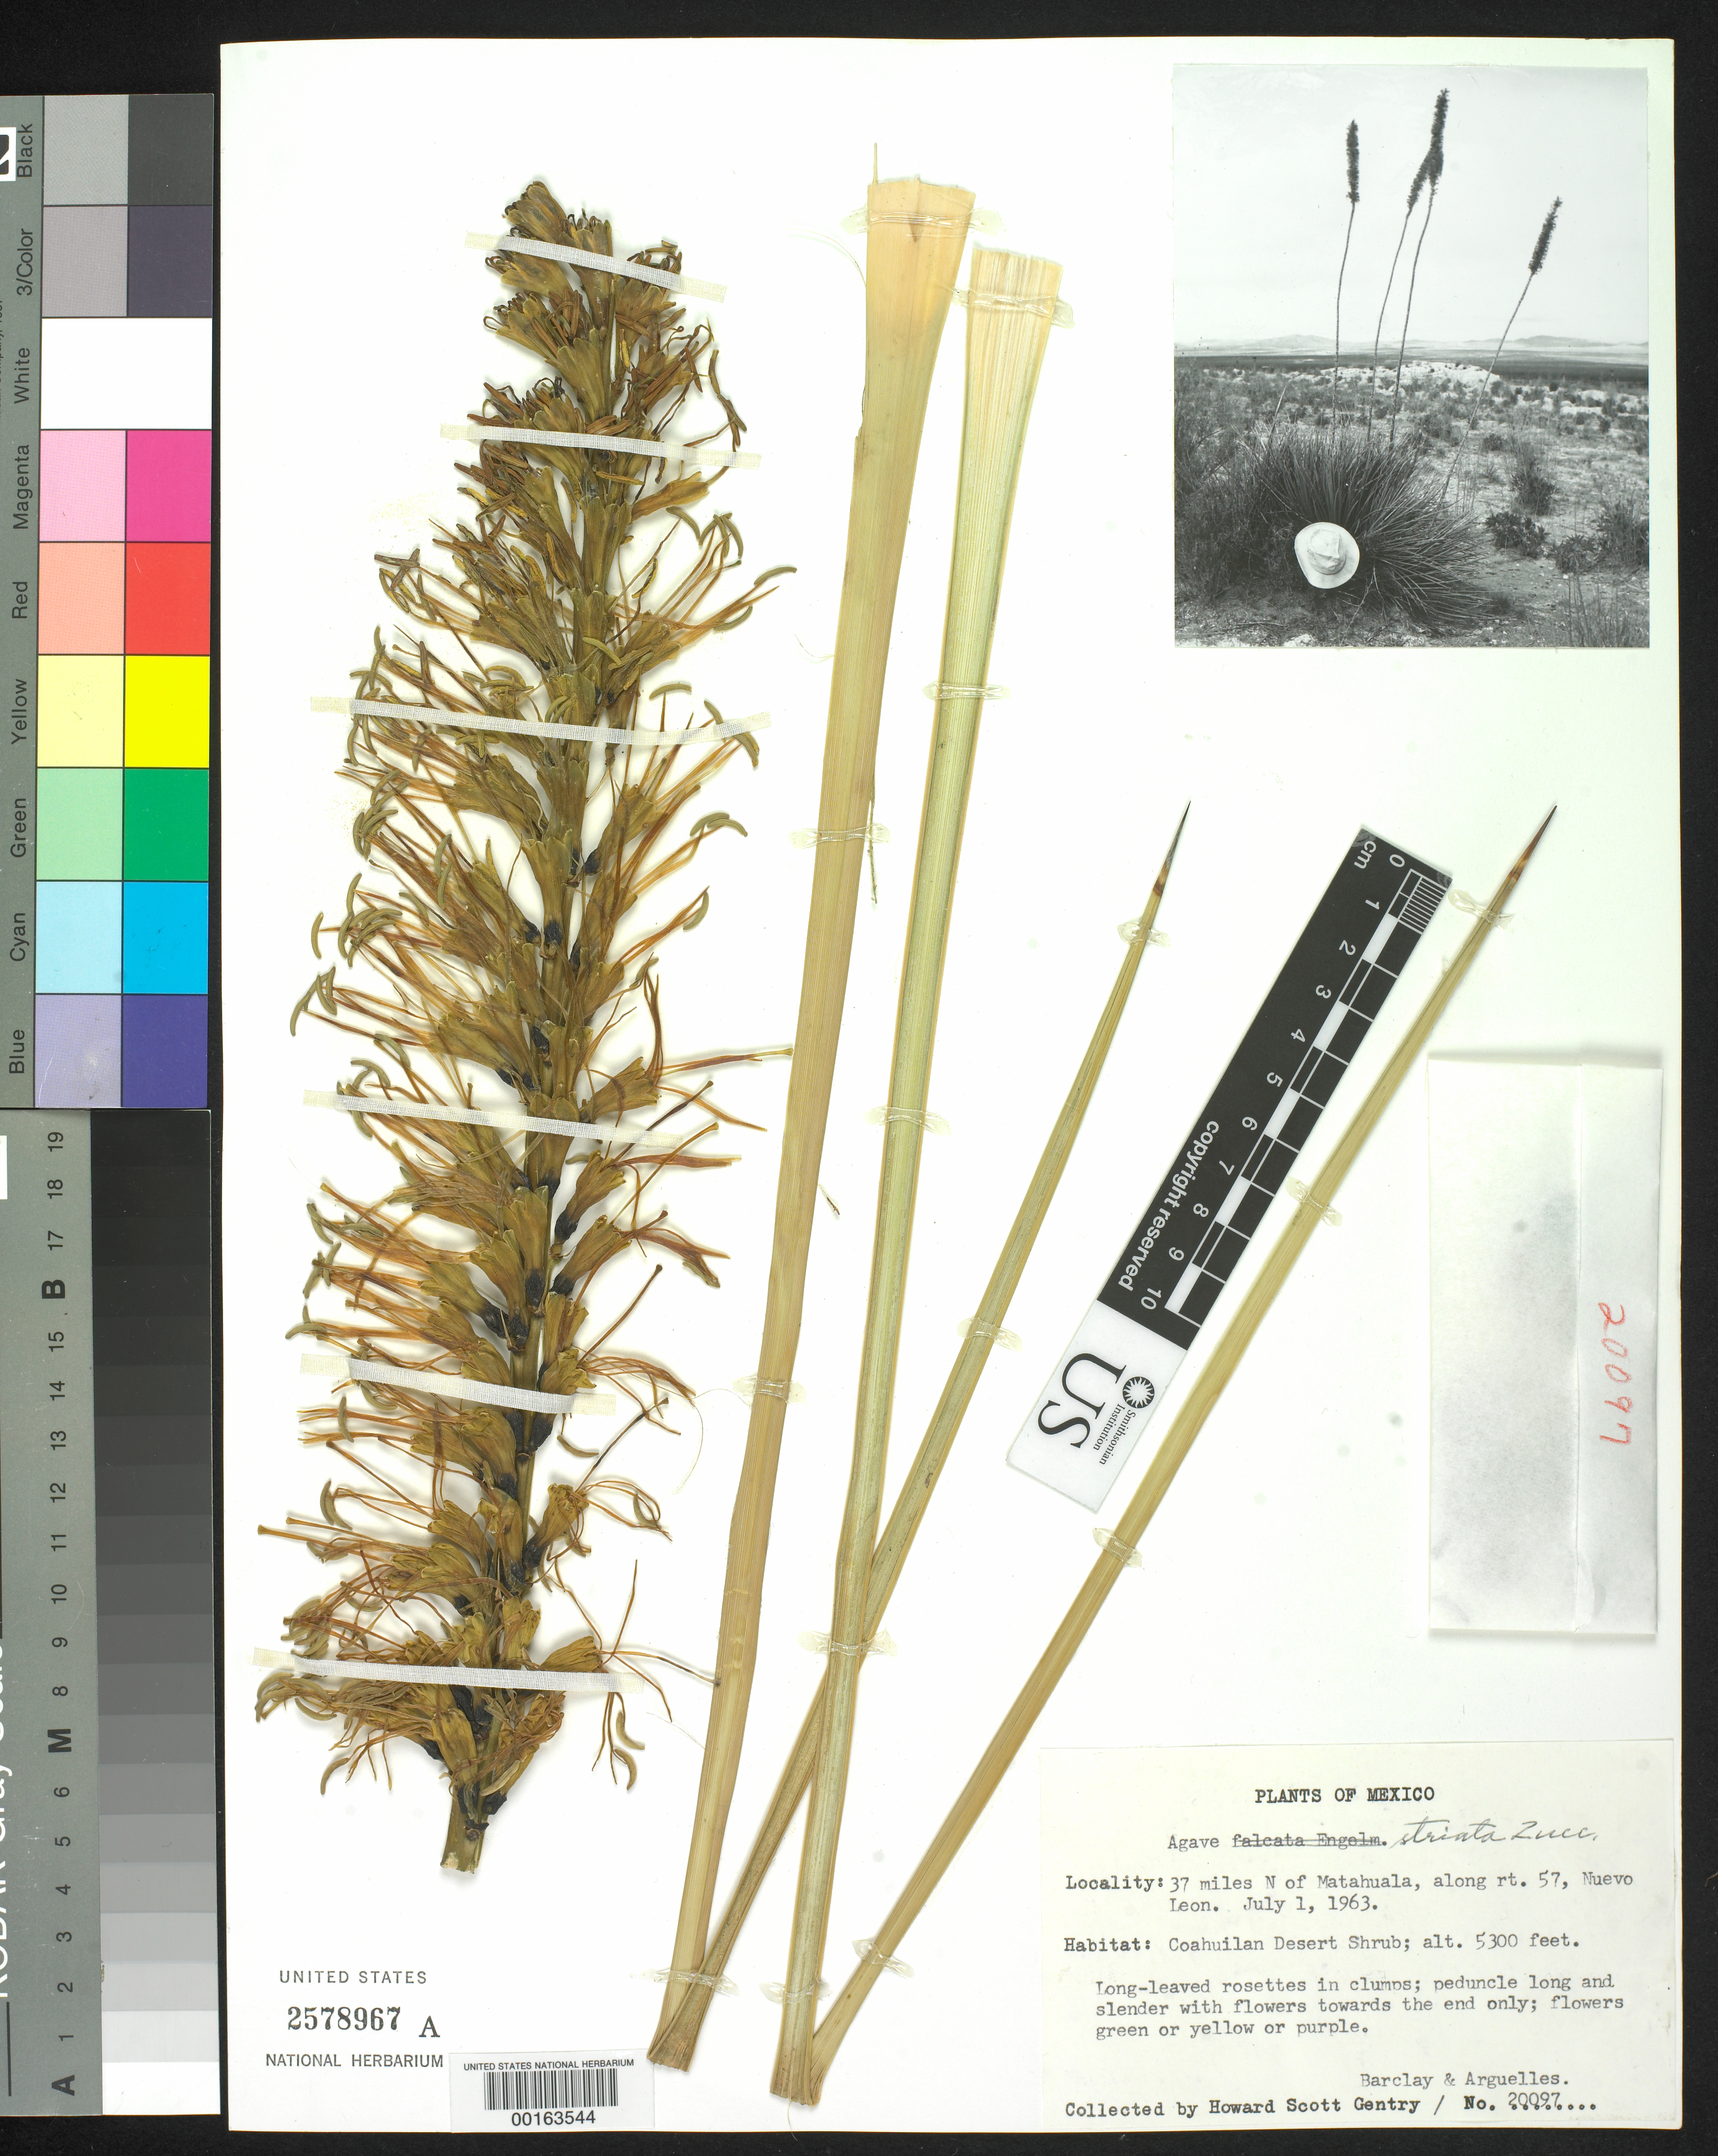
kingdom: Plantae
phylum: Tracheophyta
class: Liliopsida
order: Asparagales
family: Asparagaceae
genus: Agave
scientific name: Agave striata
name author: Zucc.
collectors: H. S. Gentry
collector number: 20097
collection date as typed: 01 Jul 1963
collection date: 1963-07-01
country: Mexico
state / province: Nuevo León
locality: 37 mi N of Matehuala, along rt 57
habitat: Coahuilan desert shrub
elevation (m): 1615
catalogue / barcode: US 2578967A